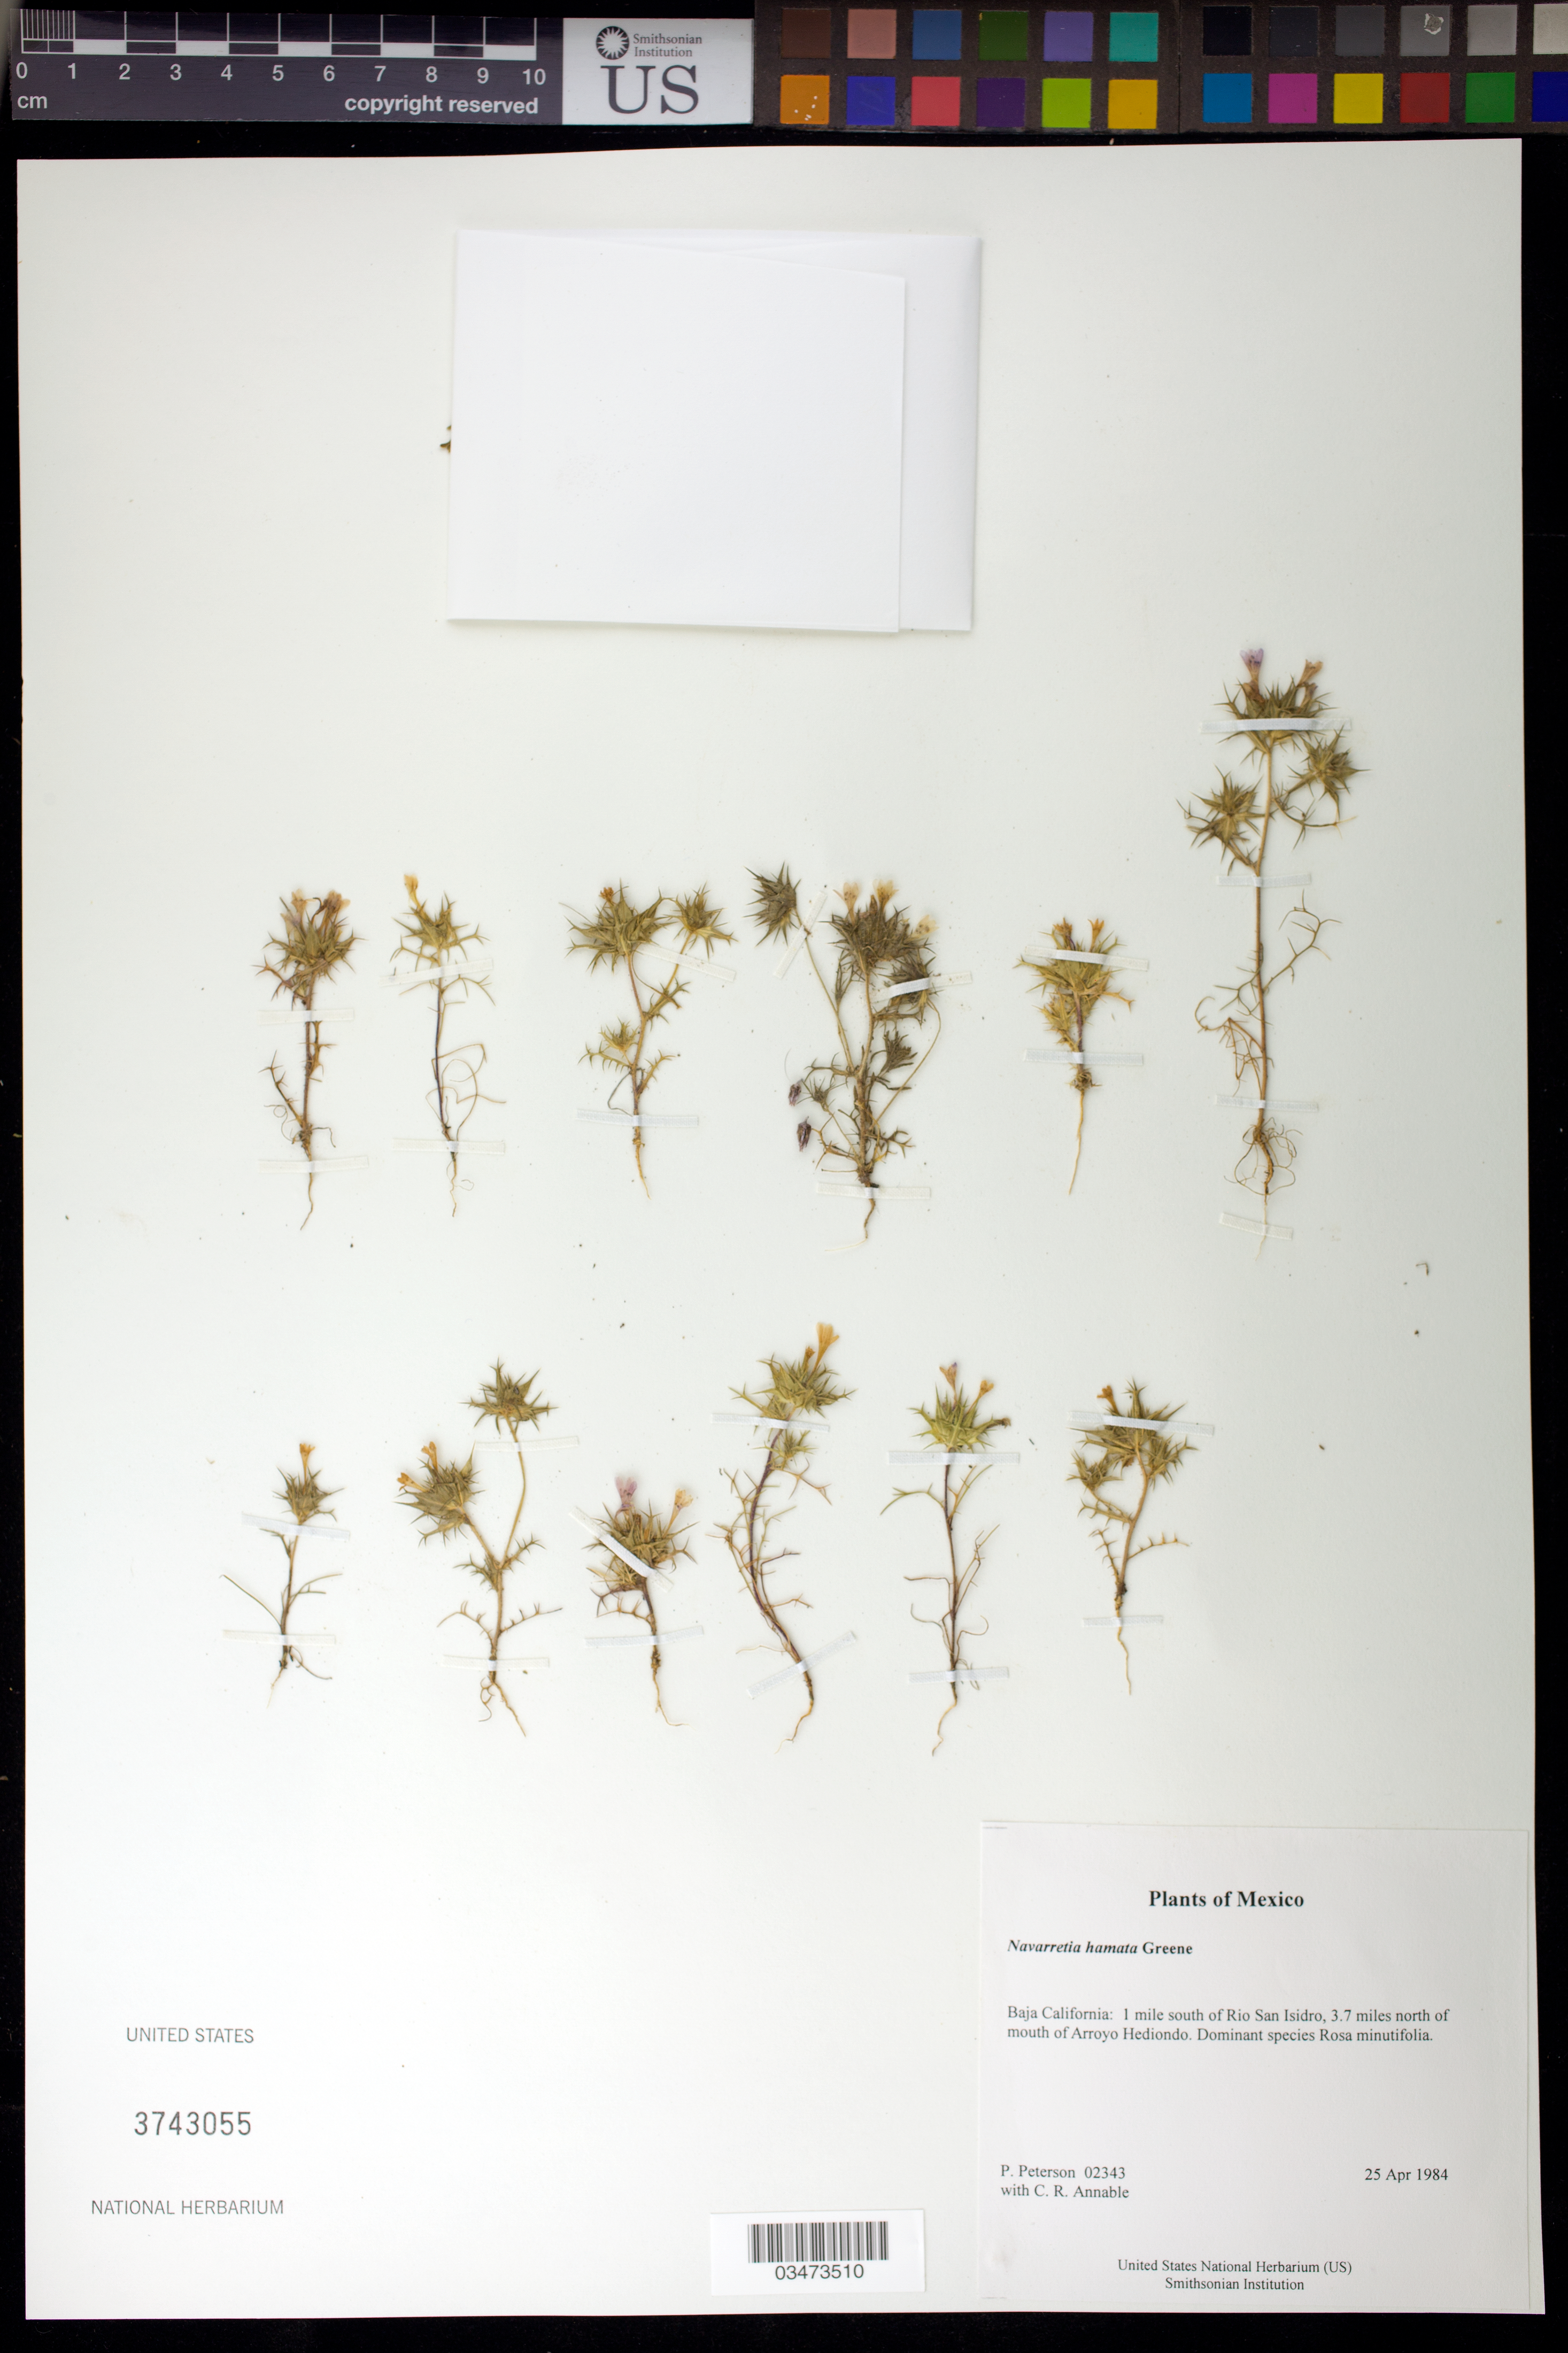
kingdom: Plantae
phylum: Tracheophyta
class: Magnoliopsida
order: Ericales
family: Polemoniaceae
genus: Navarretia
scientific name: Navarretia hamata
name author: Greene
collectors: P. M. Peterson & C. R. Annable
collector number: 02343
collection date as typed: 25 Apr 1984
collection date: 1984-04-25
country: Mexico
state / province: Baja California Norte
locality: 1 mile south of Rio San Isidro, 3.7 miles north of mouth of Arroyo Hediondo.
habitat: Dominant species Rosa minutifolia.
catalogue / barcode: US 3743055